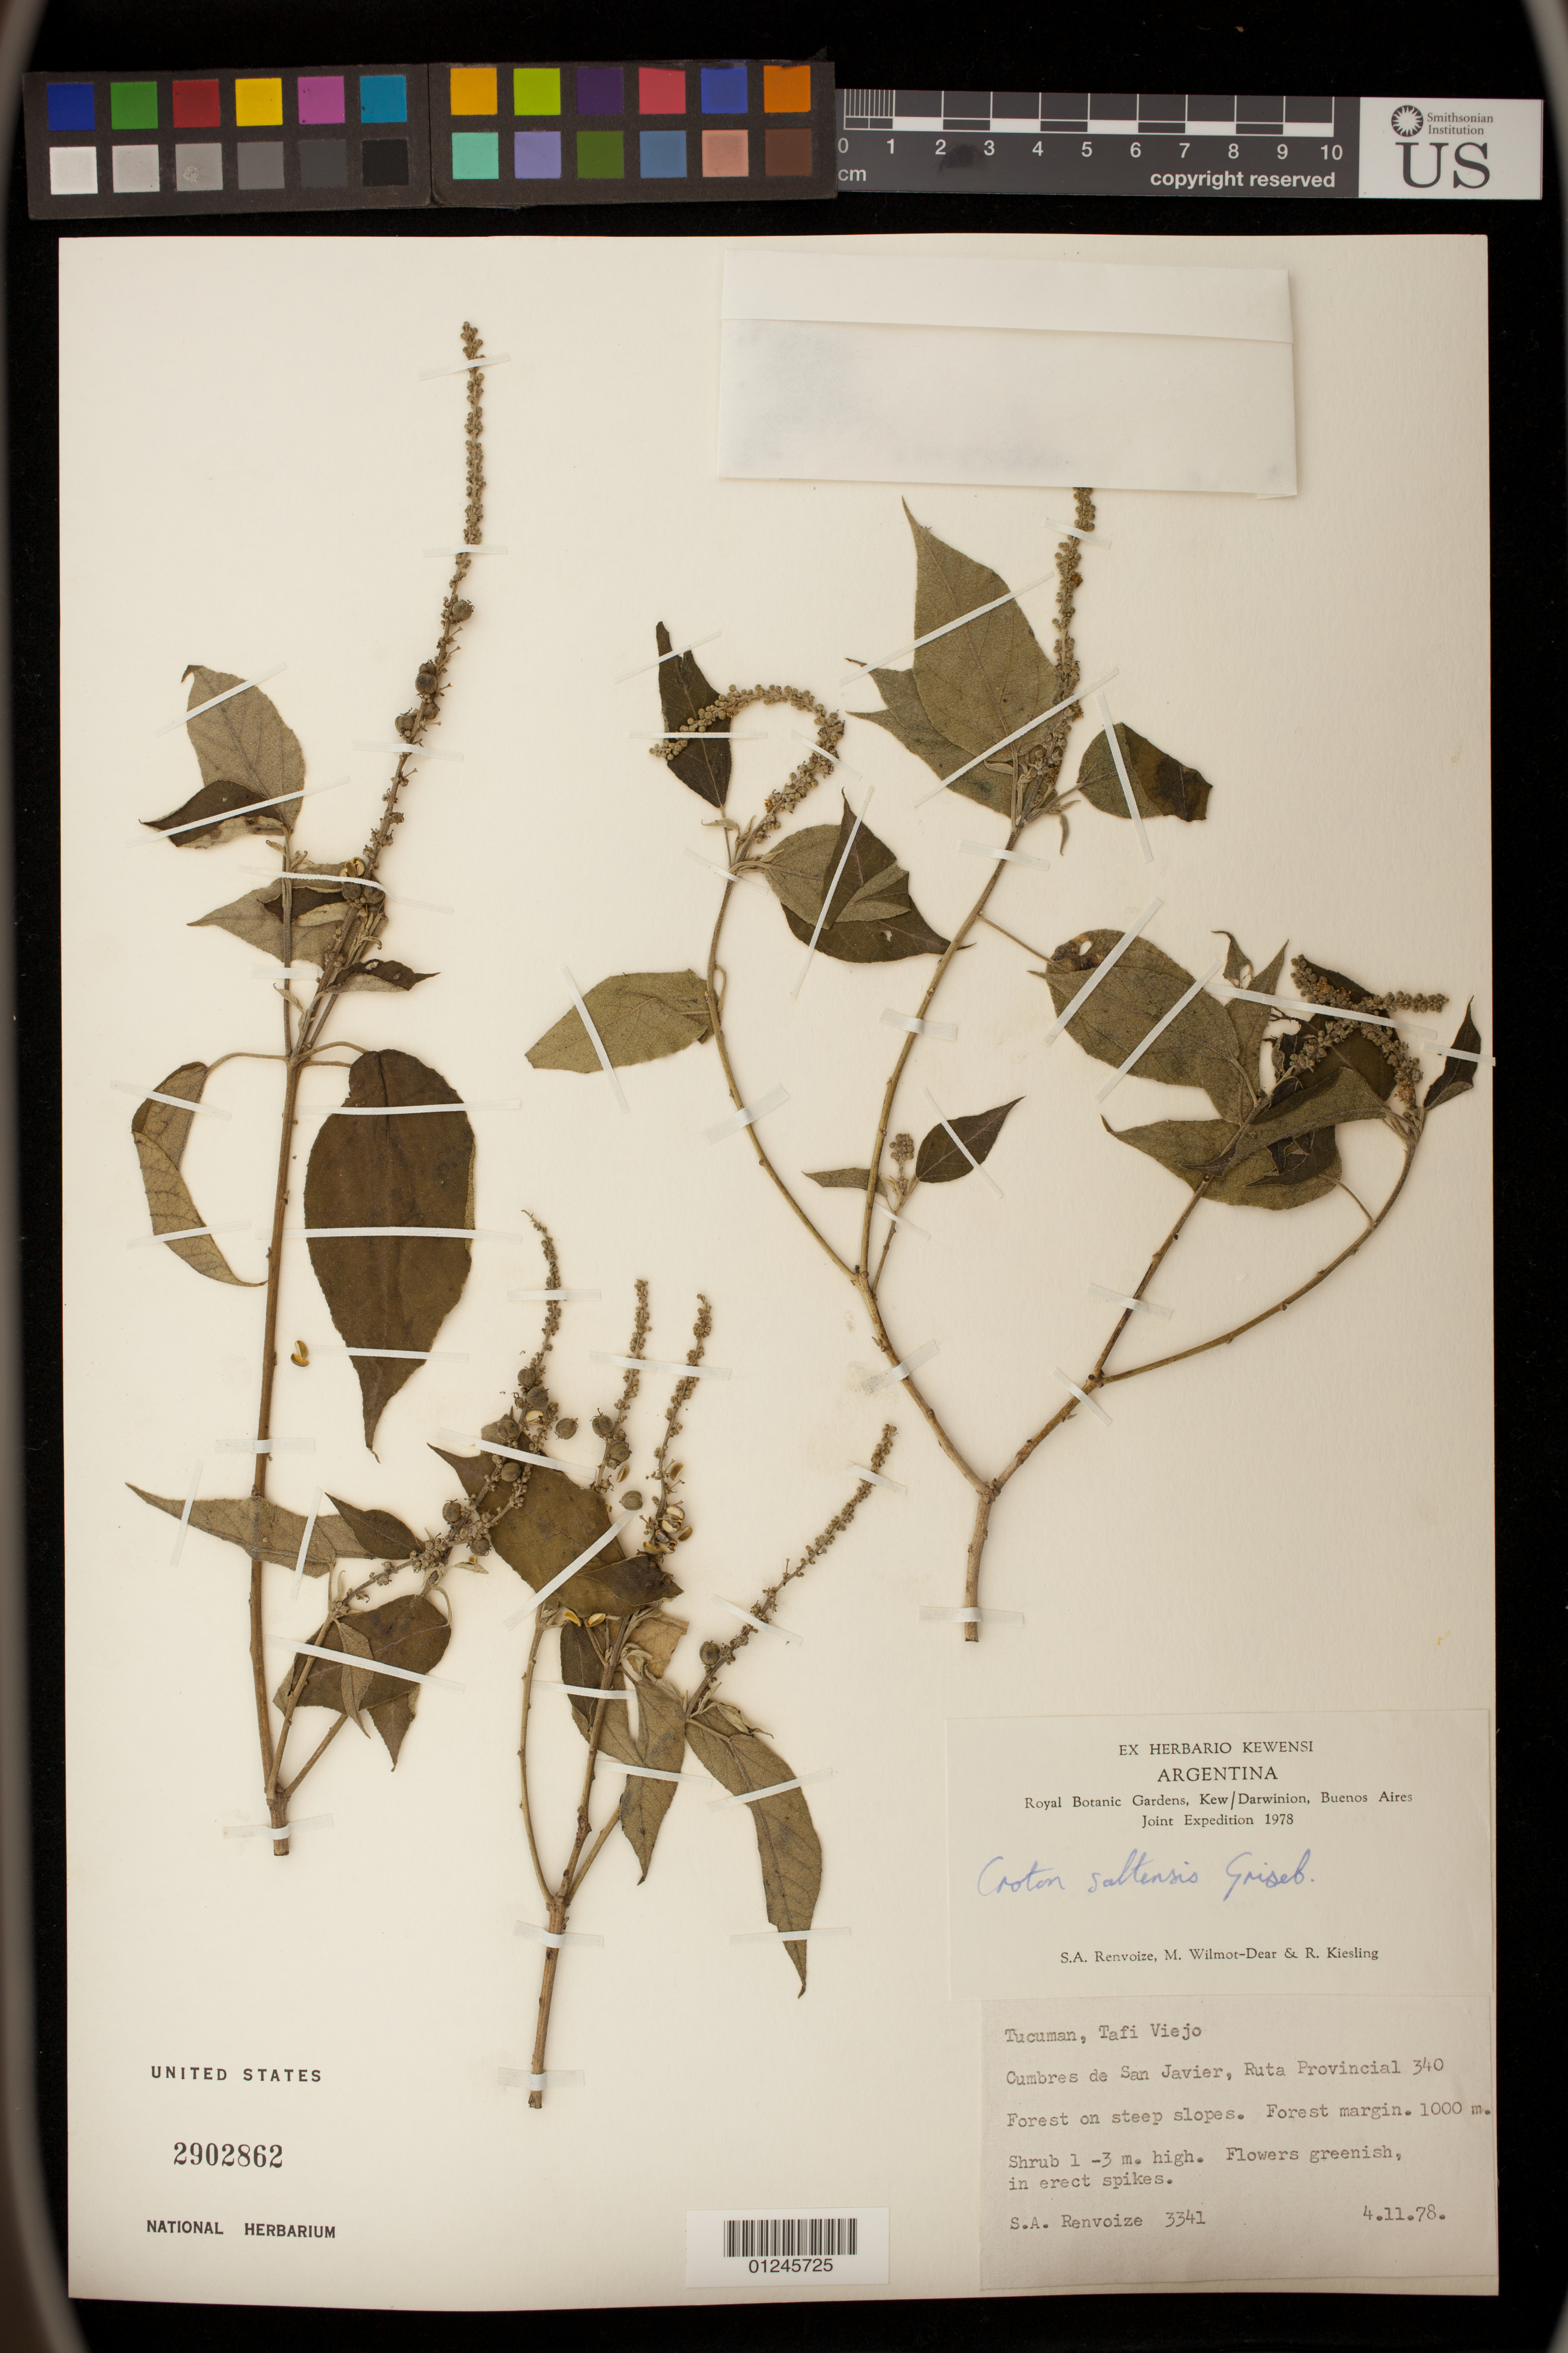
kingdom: Plantae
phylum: Tracheophyta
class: Magnoliopsida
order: Malpighiales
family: Euphorbiaceae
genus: Croton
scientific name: Croton saltensis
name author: Griseb.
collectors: S. A. Renvoize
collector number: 3341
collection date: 1978-11-04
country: Argentina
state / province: Tucuman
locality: Tafi Viejo.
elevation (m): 1000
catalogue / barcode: US 2902862